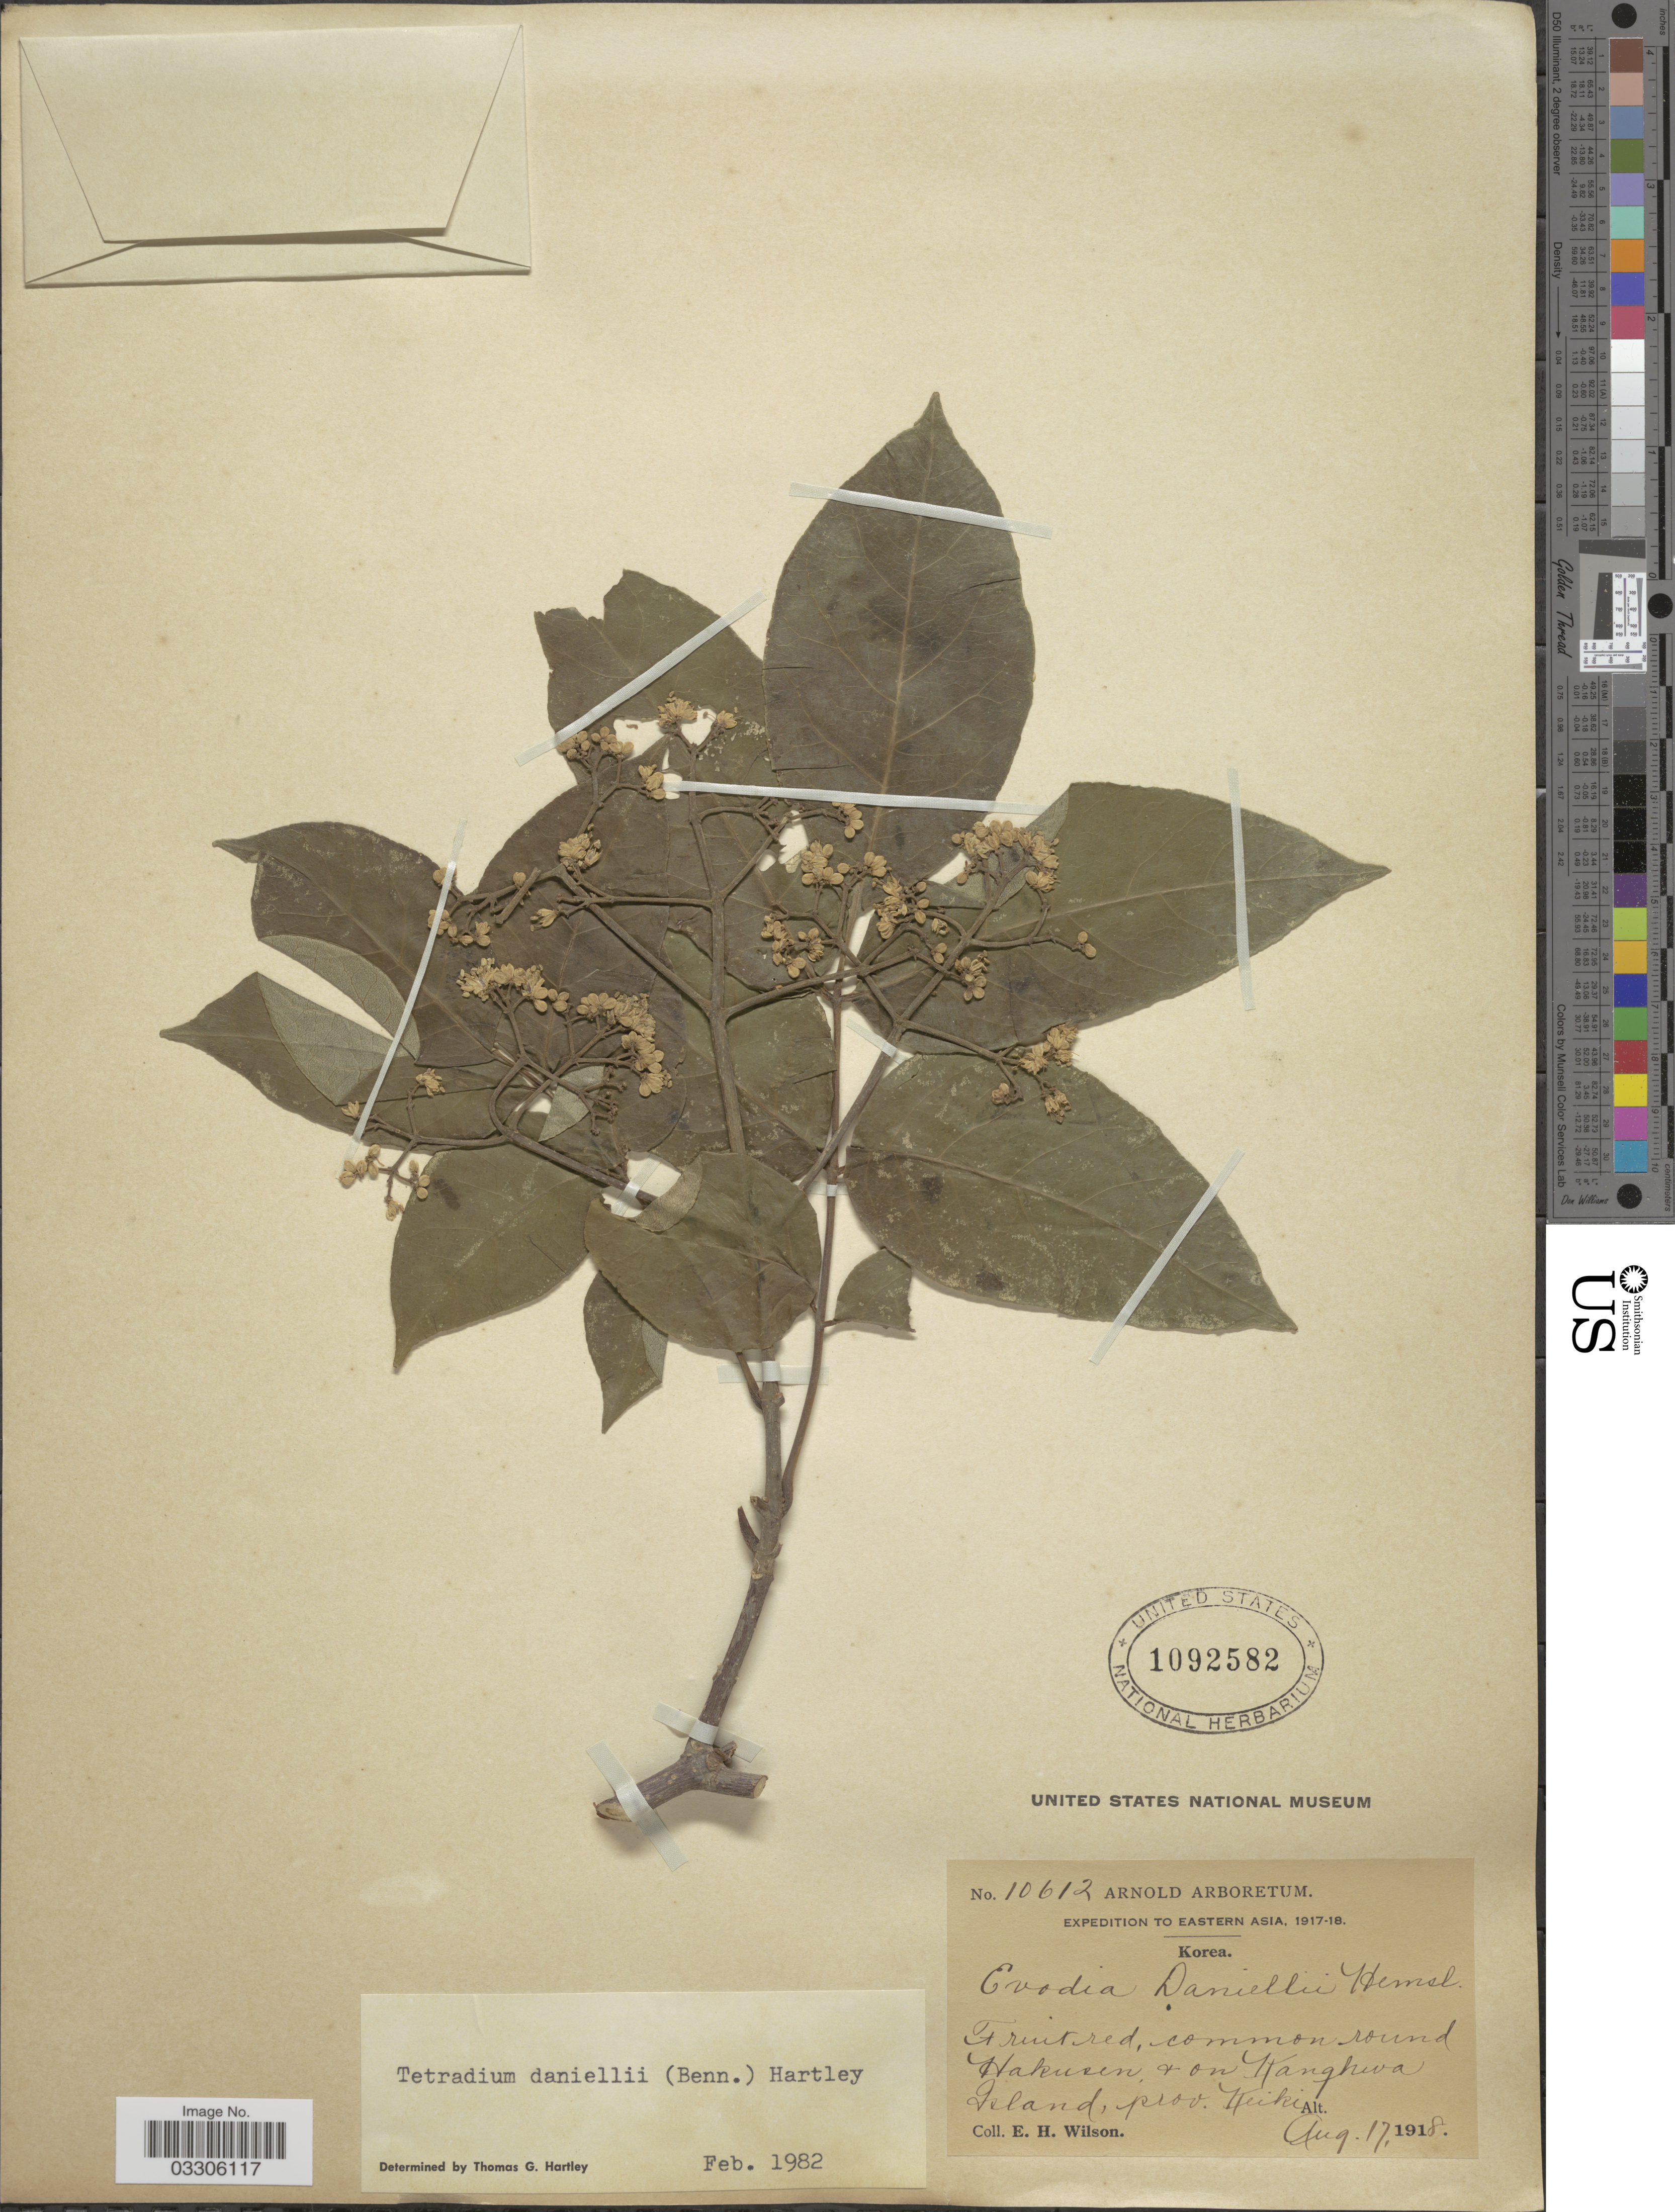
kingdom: Plantae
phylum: Tracheophyta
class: Magnoliopsida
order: Sapindales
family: Rutaceae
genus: Tetradium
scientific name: Tetradium daniellii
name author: (Benn.) T.G. Hartley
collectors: E. Wilson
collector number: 10612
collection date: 1918-08-17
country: South Korea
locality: Eastern Asia. Round Hakusen & on Kanghwa Island, prov. Keiki.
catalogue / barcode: US 1092582